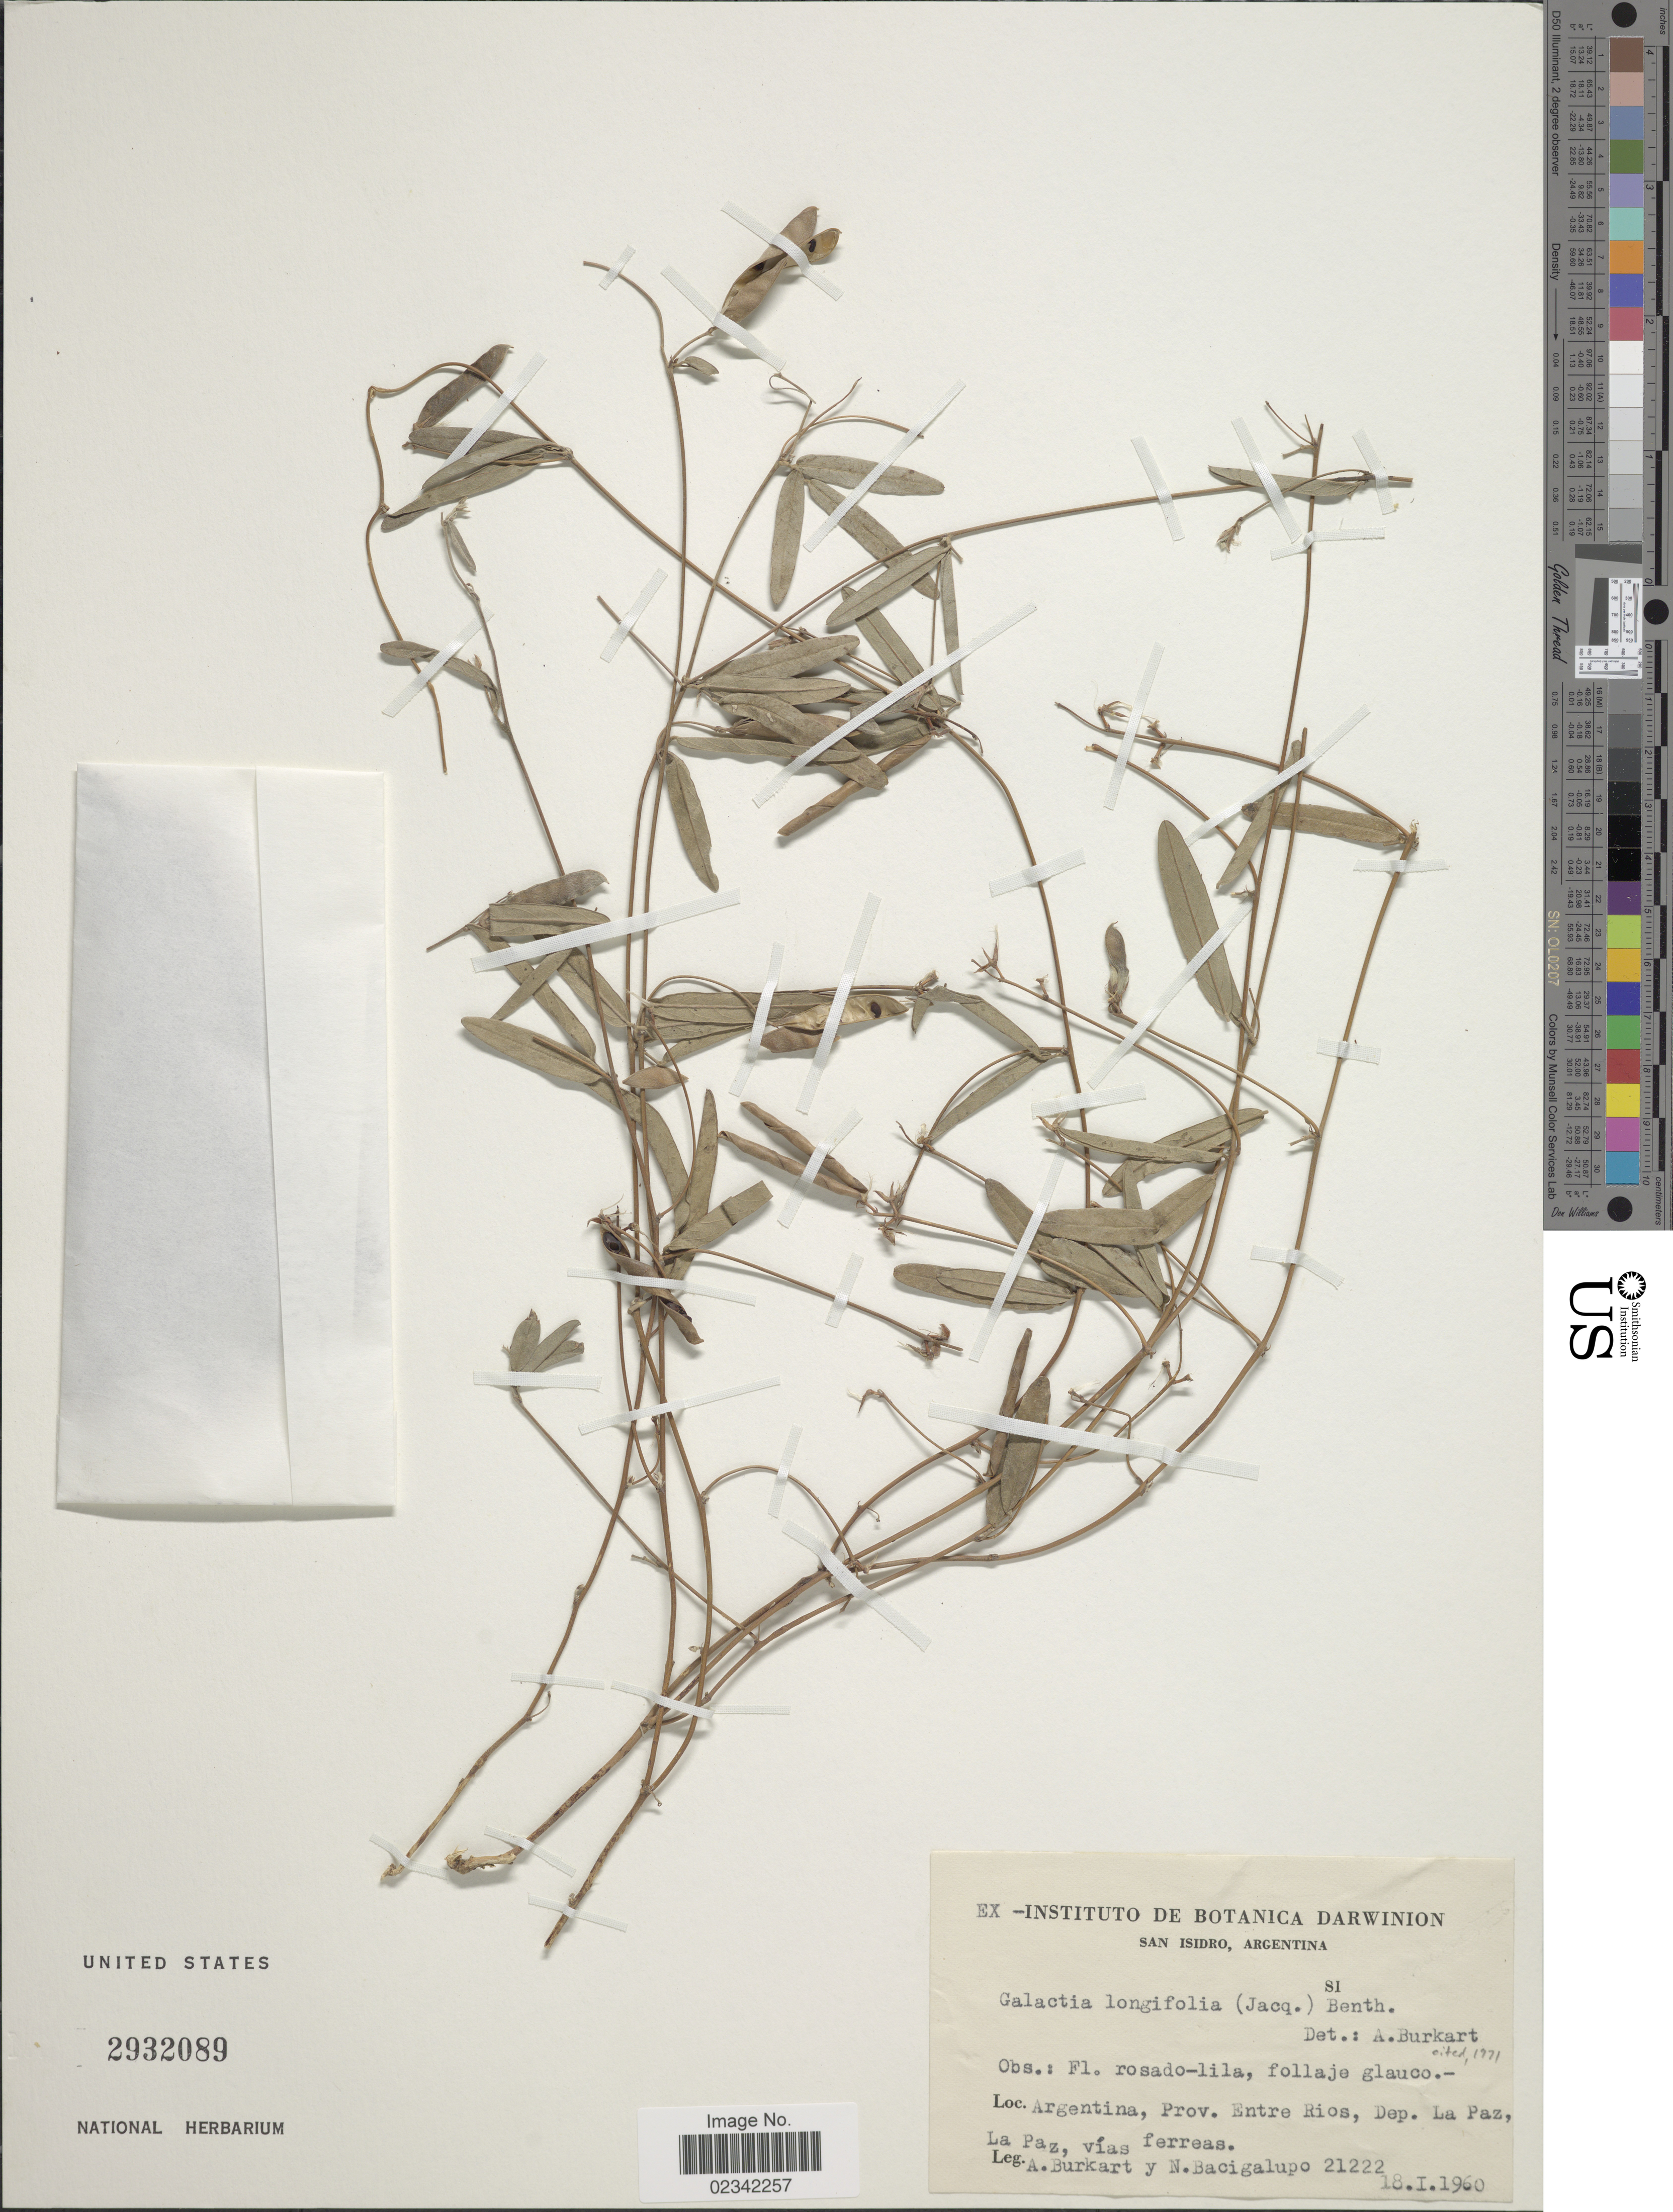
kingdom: Plantae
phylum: Tracheophyta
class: Magnoliopsida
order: Fabales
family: Fabaceae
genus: Cerradicola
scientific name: Cerradicola longifolia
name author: (Benth.) L.P. Queiroz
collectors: A. E. Burkart & N. M. Bacigalupo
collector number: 21222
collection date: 1963-01-18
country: Argentina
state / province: Entre Rios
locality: Dep. La Paz, La Paz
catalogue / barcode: US 2932089